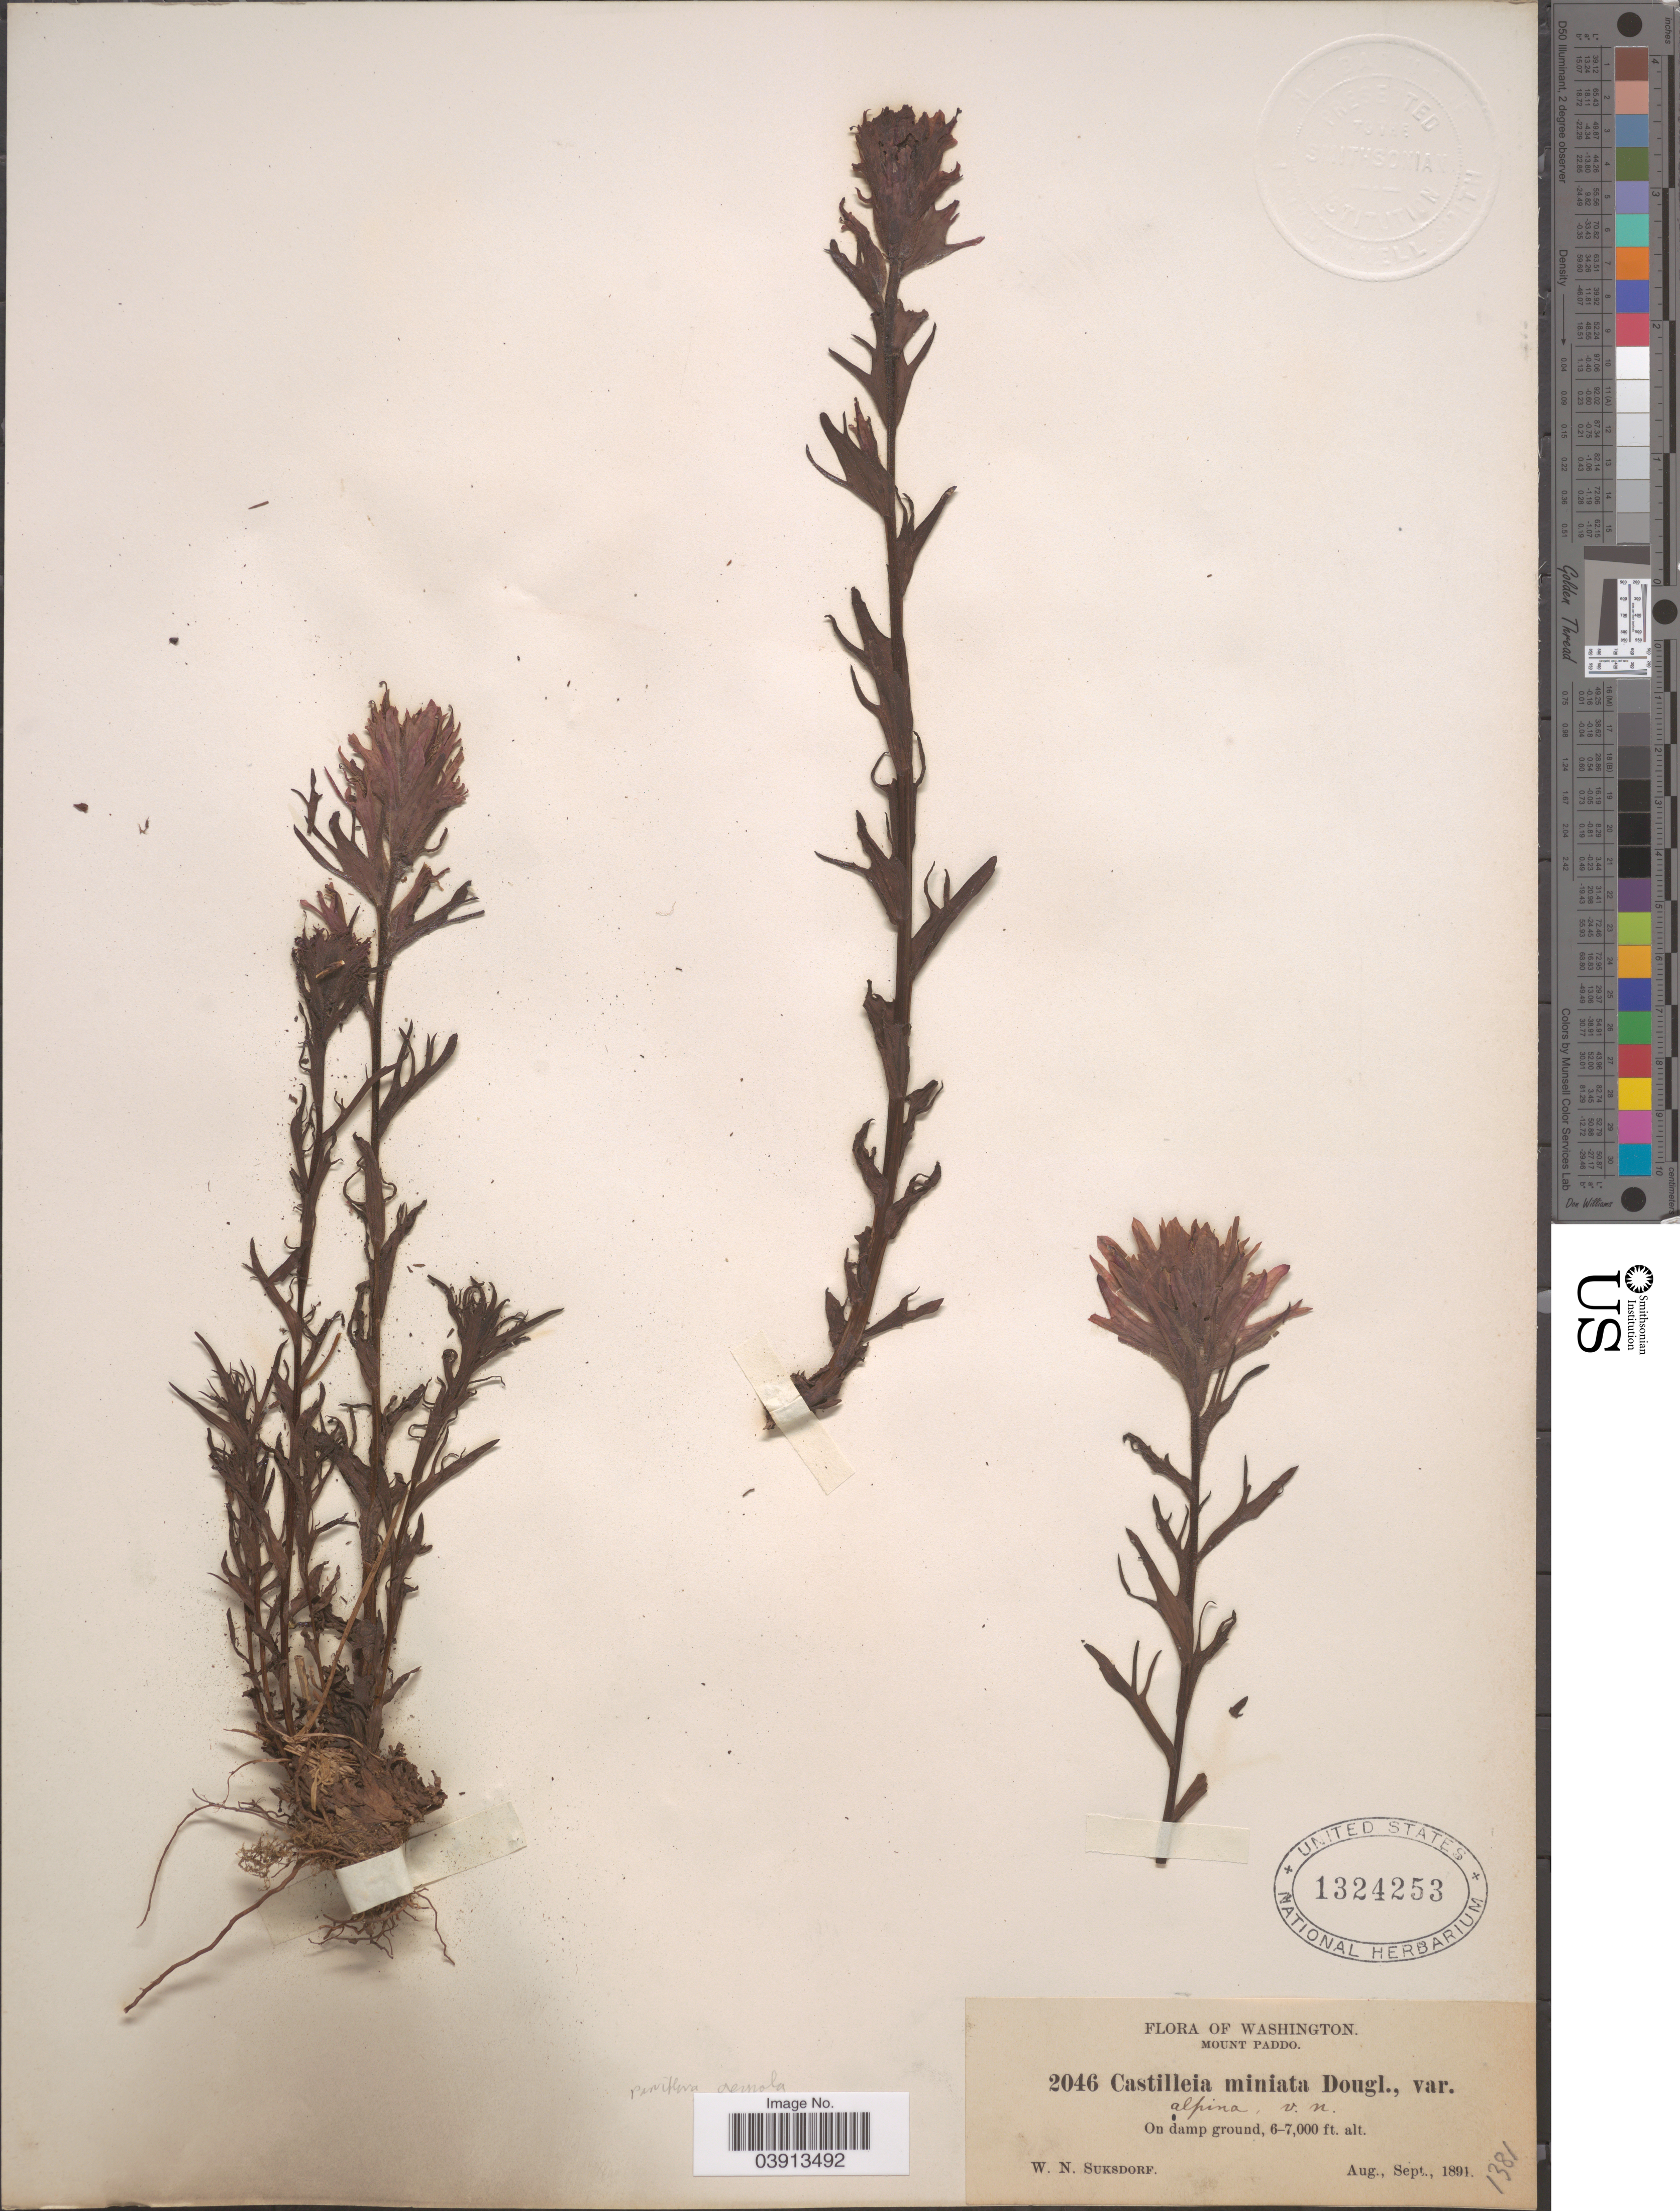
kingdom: Plantae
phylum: Tracheophyta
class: Magnoliopsida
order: Lamiales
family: Orobanchaceae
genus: Castilleja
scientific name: Castilleja parviflora var. oreopola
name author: (Greenm.) Ownbey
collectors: W. N. Suksdorf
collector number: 2046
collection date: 1891-08/1891-09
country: United States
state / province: Washington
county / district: Skamania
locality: Mount Paddo.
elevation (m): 1829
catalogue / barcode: US 1324253